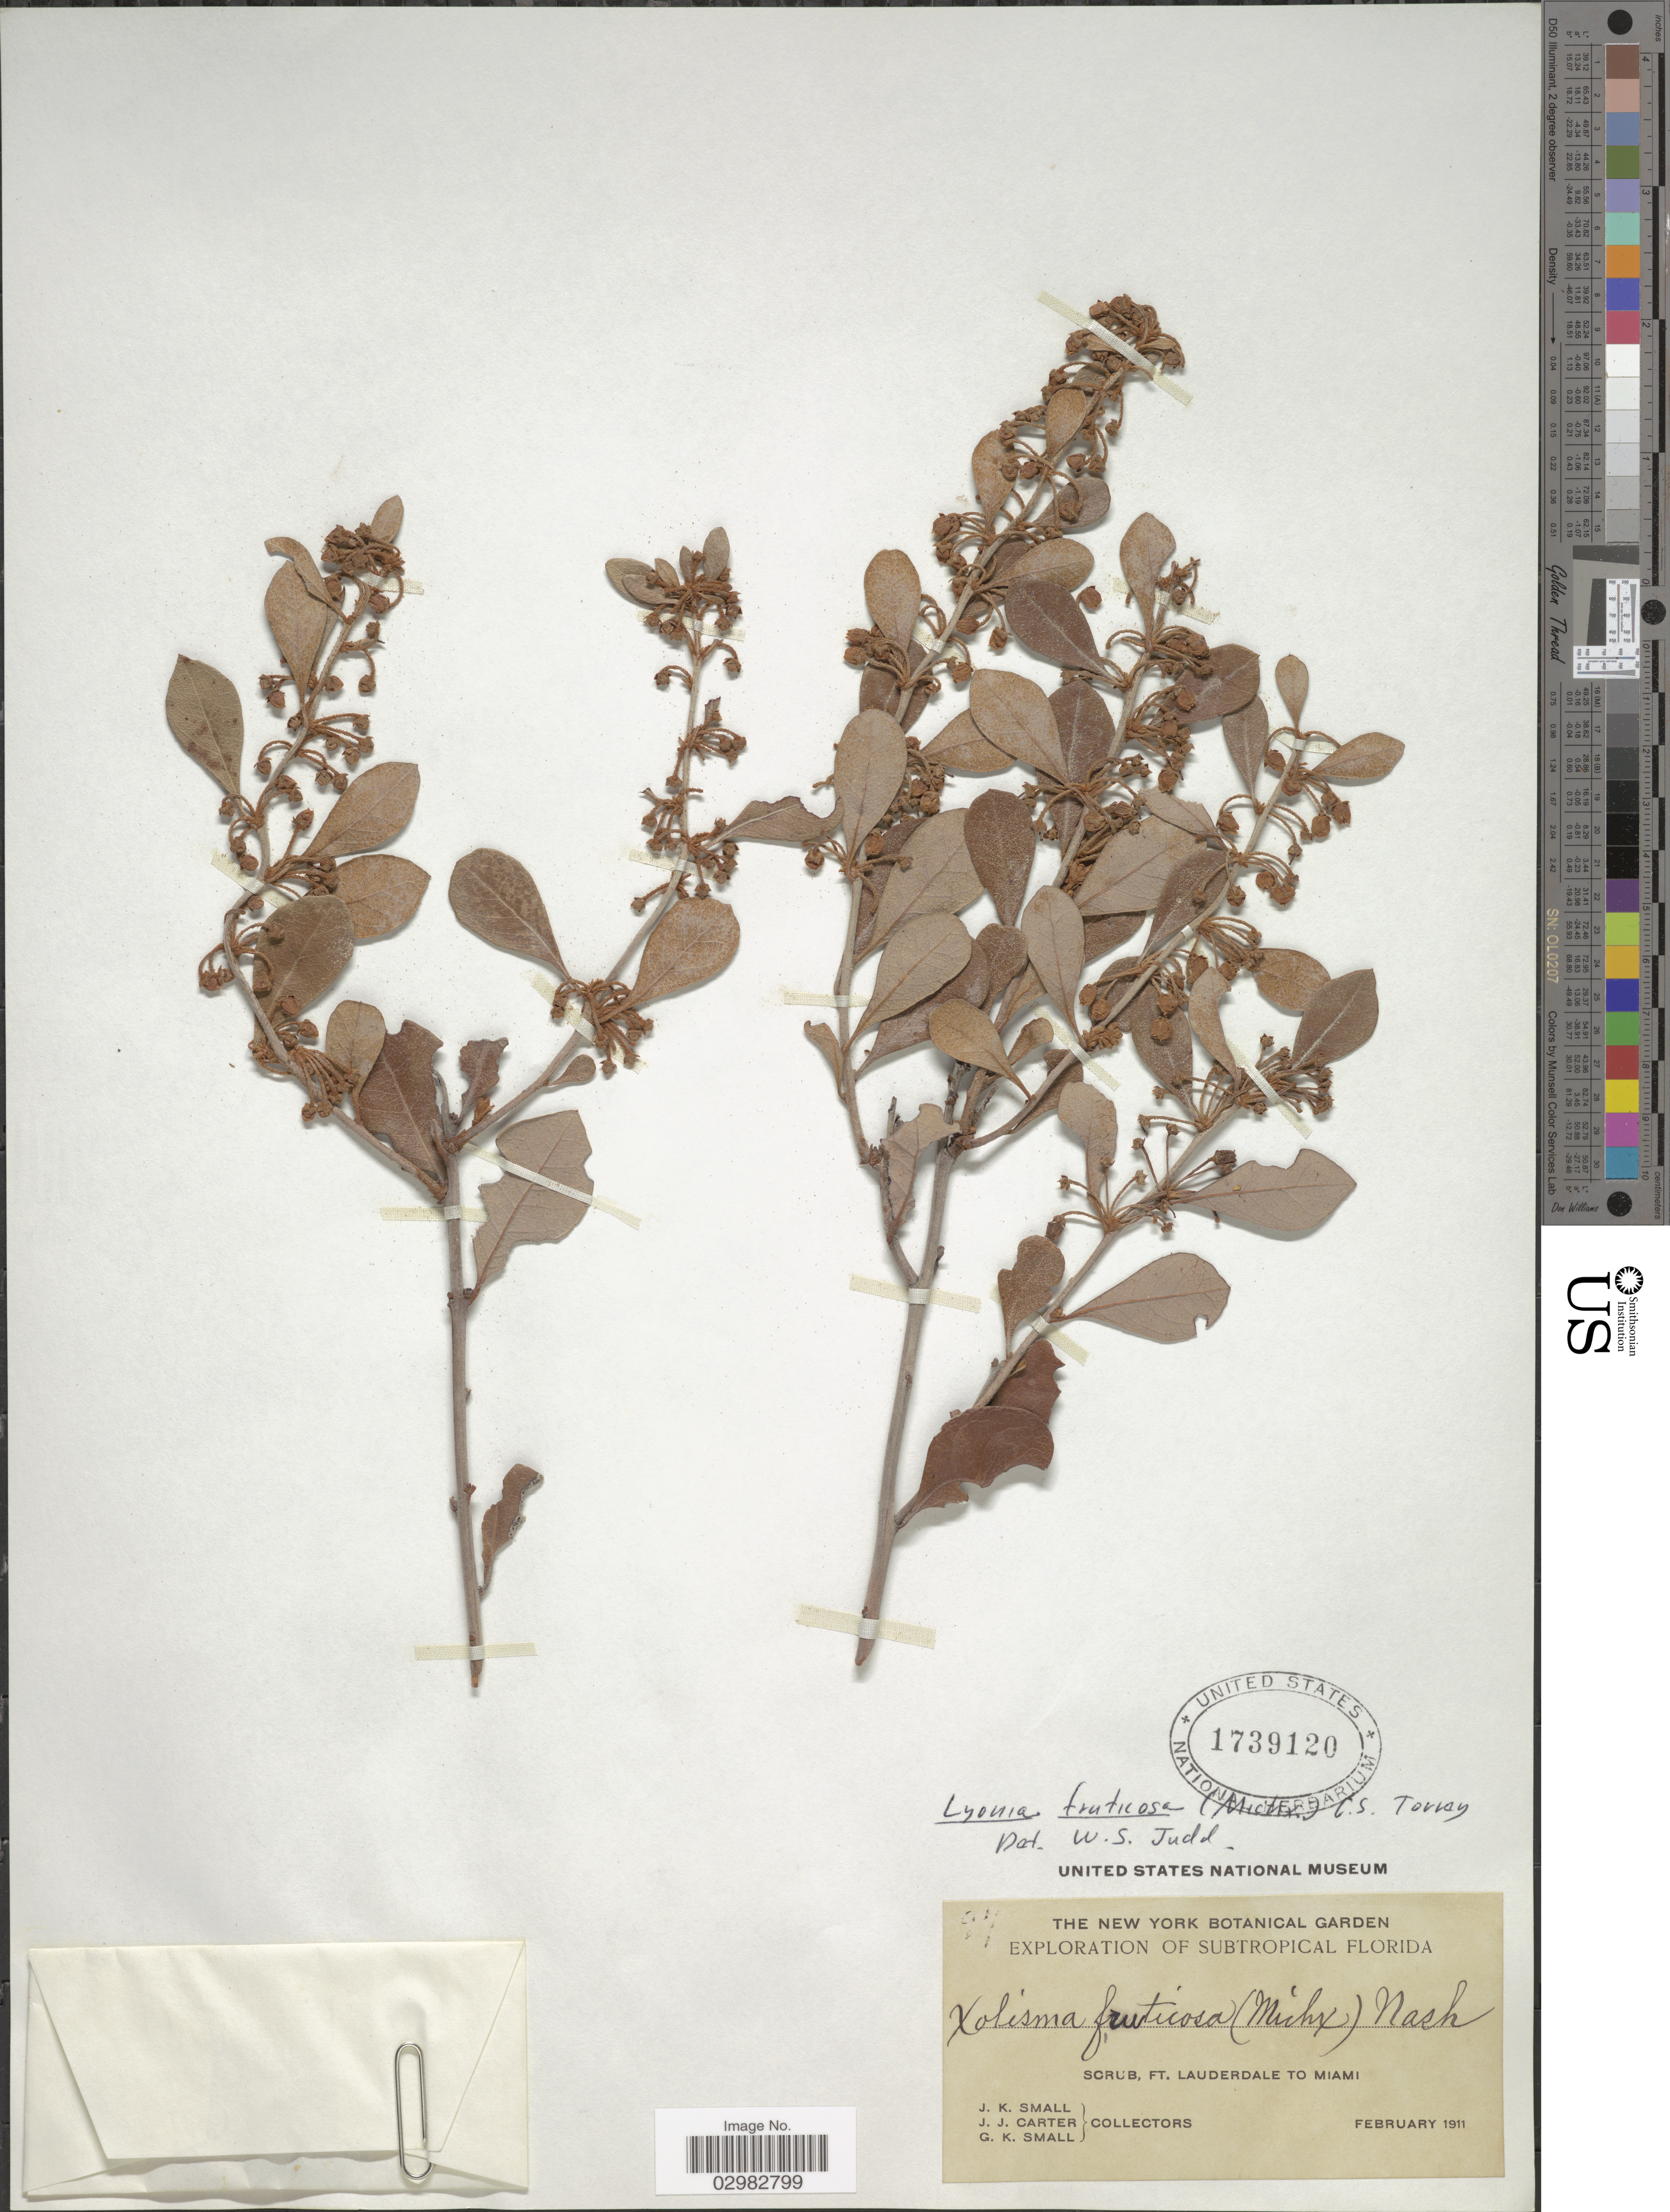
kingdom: Plantae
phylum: Tracheophyta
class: Magnoliopsida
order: Ericales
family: Ericaceae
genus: Lyonia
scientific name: Lyonia fruticosa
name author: (Michx.) G.S. Torr.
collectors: J. K. Small, J. Carter & G. K. Small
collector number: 97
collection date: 1911-02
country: United States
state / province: Florida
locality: Subtropical Florida, Scrub, Ft. Lauderdale to Miami.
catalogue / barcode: US 1739120